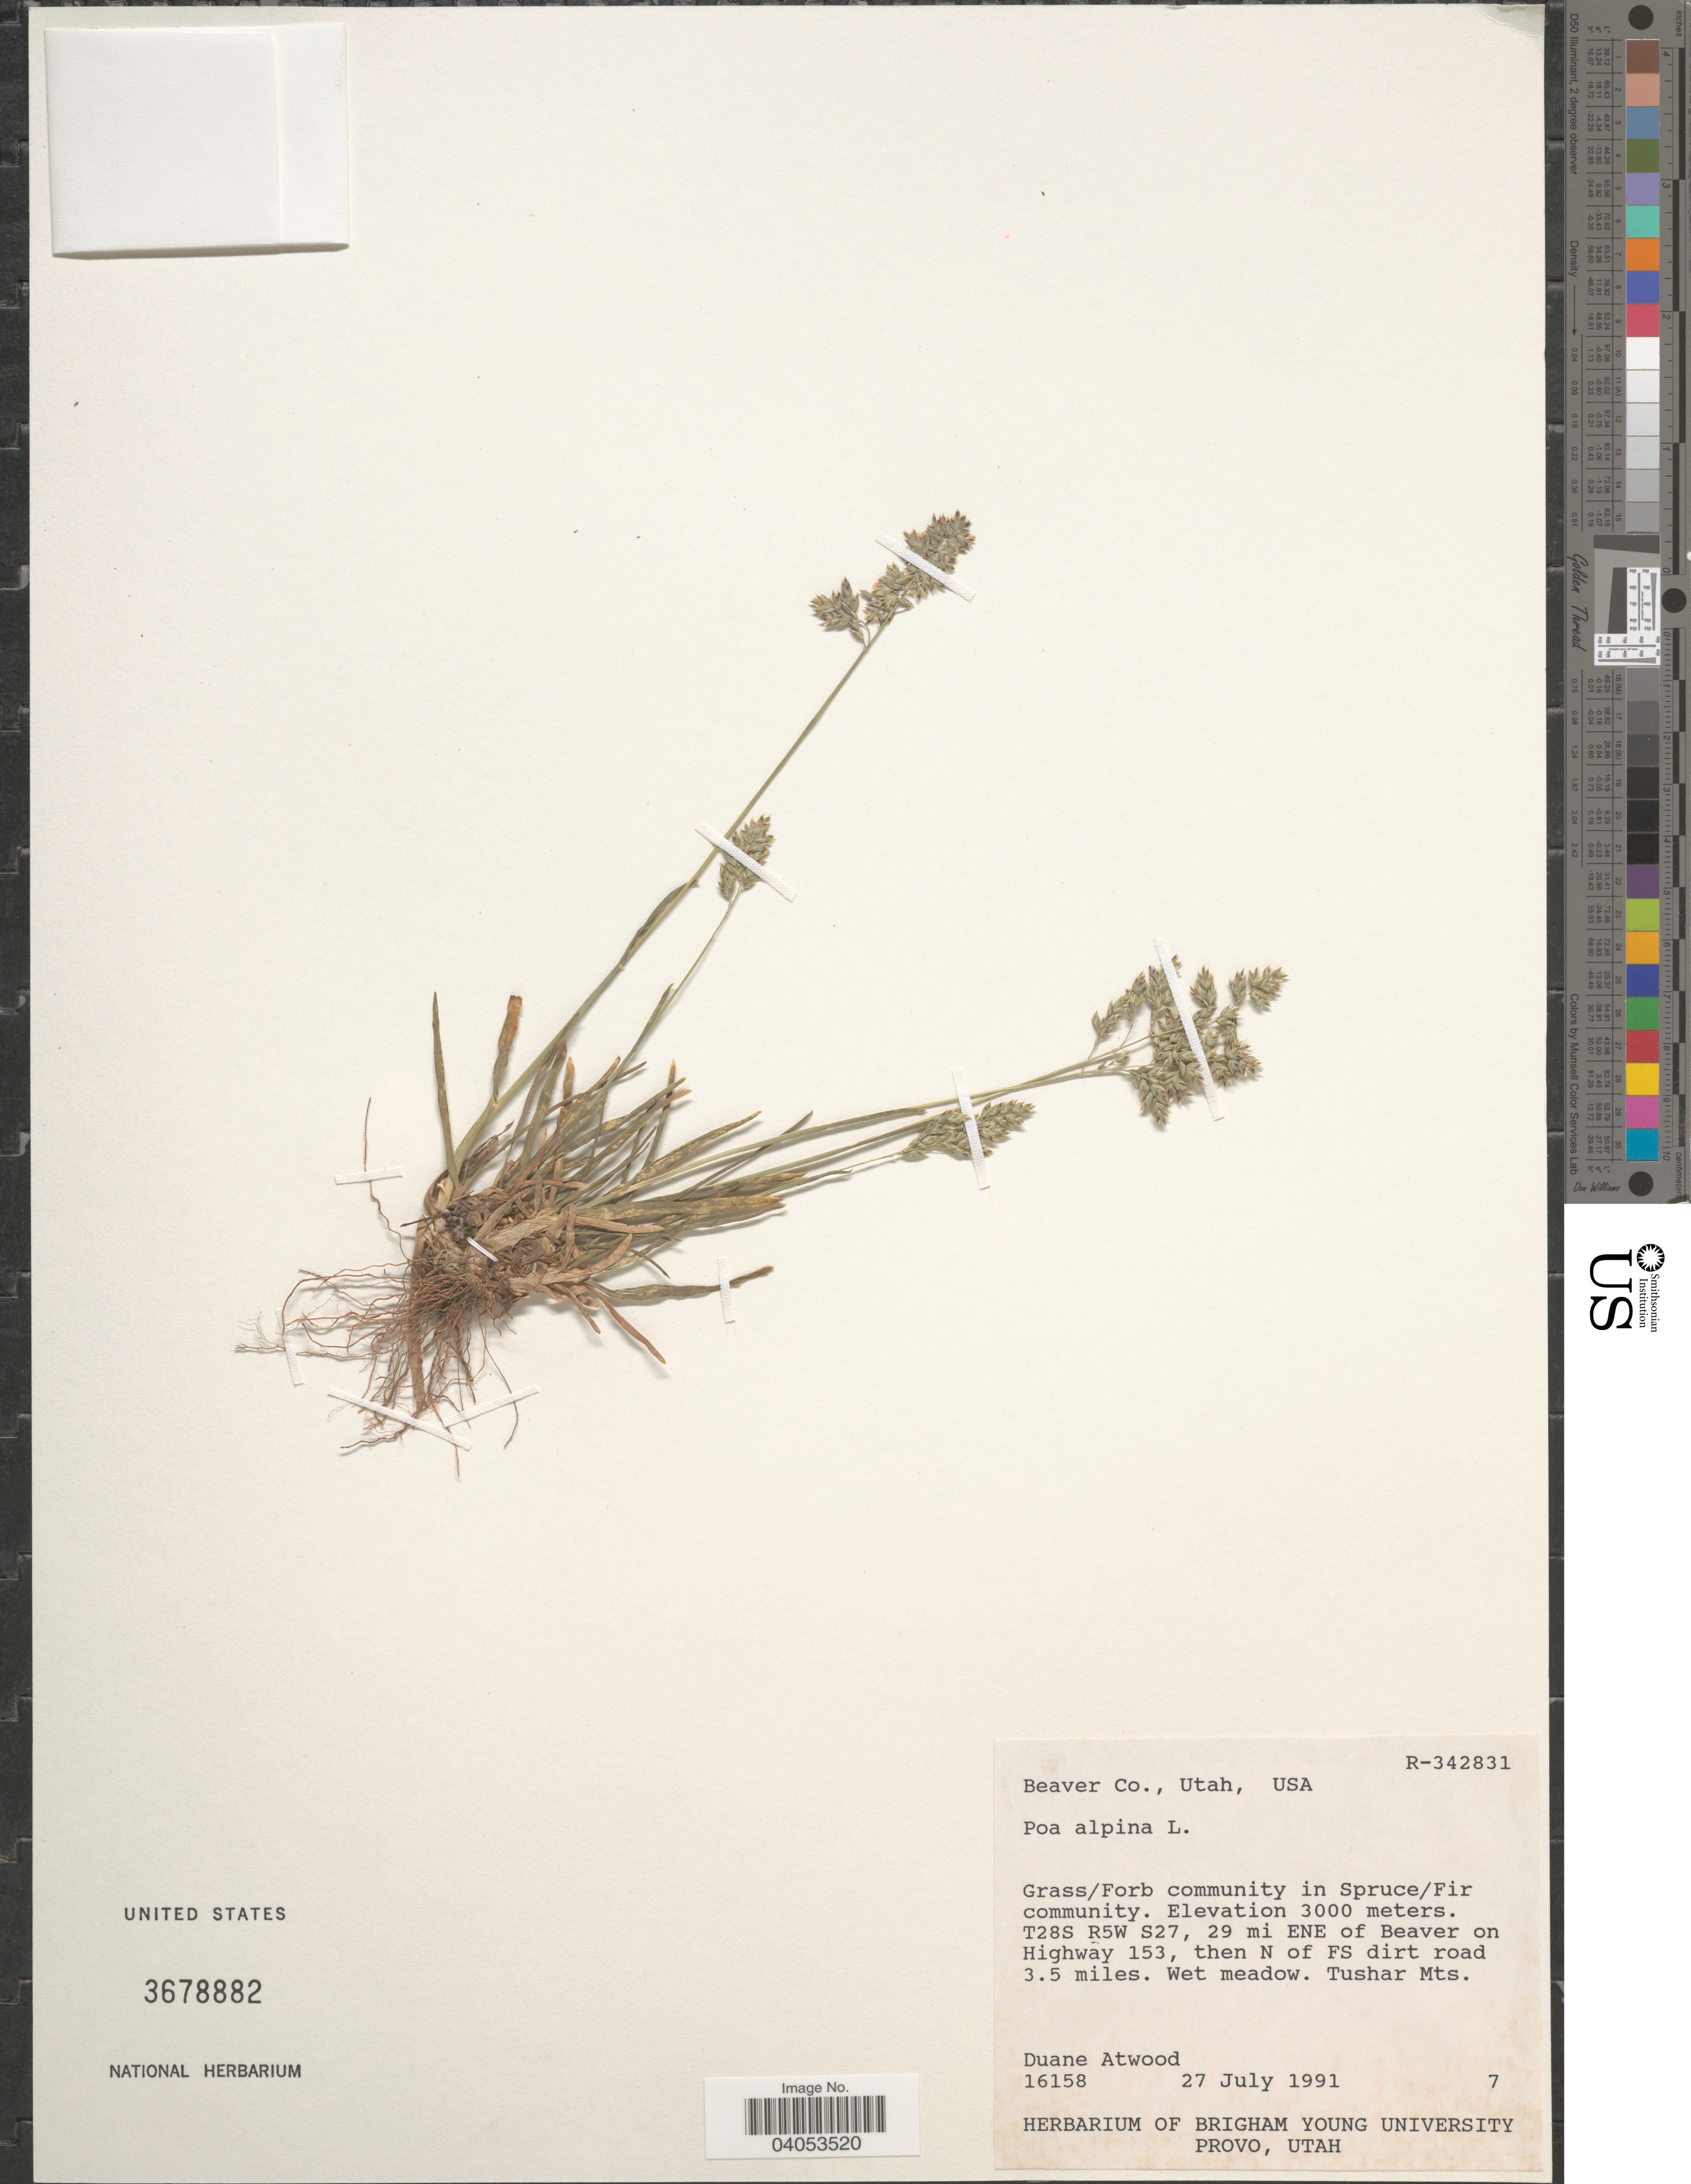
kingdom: Plantae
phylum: Tracheophyta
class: Liliopsida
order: Poales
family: Poaceae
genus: Poa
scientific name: Poa alpina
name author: L.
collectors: D. Atwood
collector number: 16158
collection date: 1991-07-27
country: United States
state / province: Utah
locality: Beaver Co. T28S R5W S27, 29 mi ENE of Beaver on Highway 153, then N of FS dirt road 3.5 miles. Tushar Mts.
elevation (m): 3000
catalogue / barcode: US 3678882